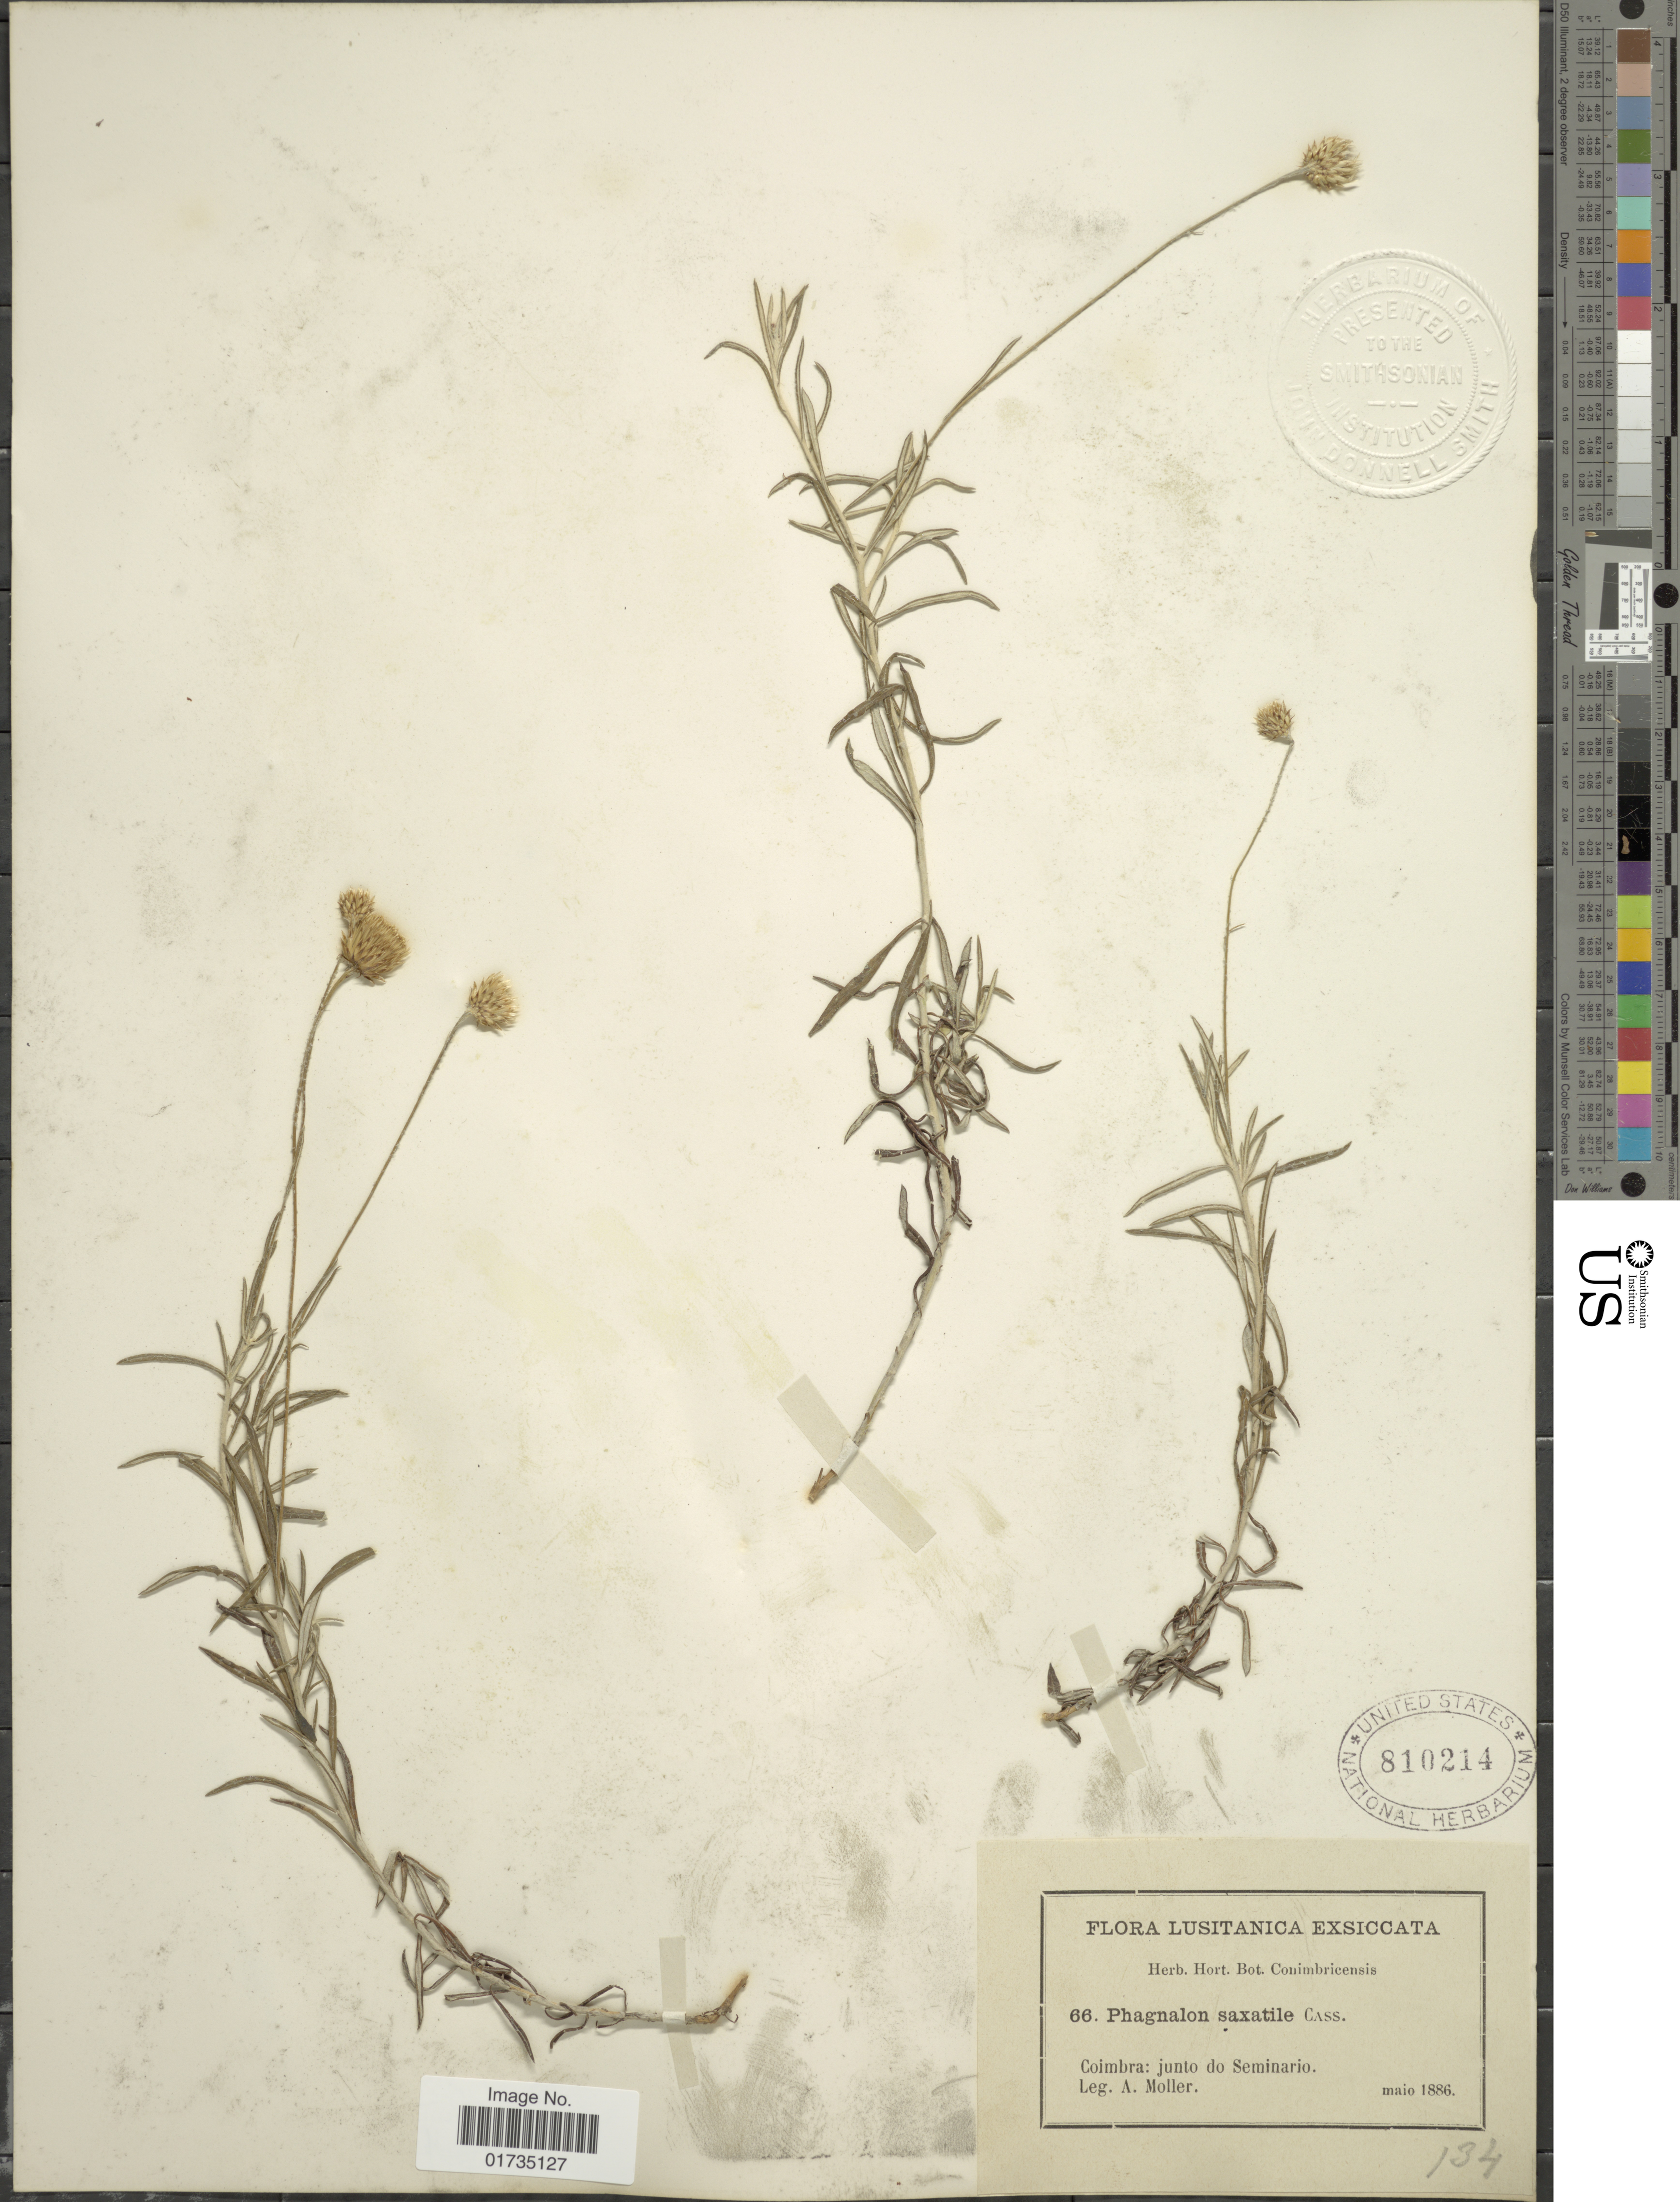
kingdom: Plantae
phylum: Tracheophyta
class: Magnoliopsida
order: Asterales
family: Asteraceae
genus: Phagnalon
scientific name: Phagnalon saxatile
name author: Cass.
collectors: A. Moller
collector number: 66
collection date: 1886-05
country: Portugal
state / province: Coimbra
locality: Lusitanica. Coimbra: junto do Seminario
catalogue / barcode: US 810214